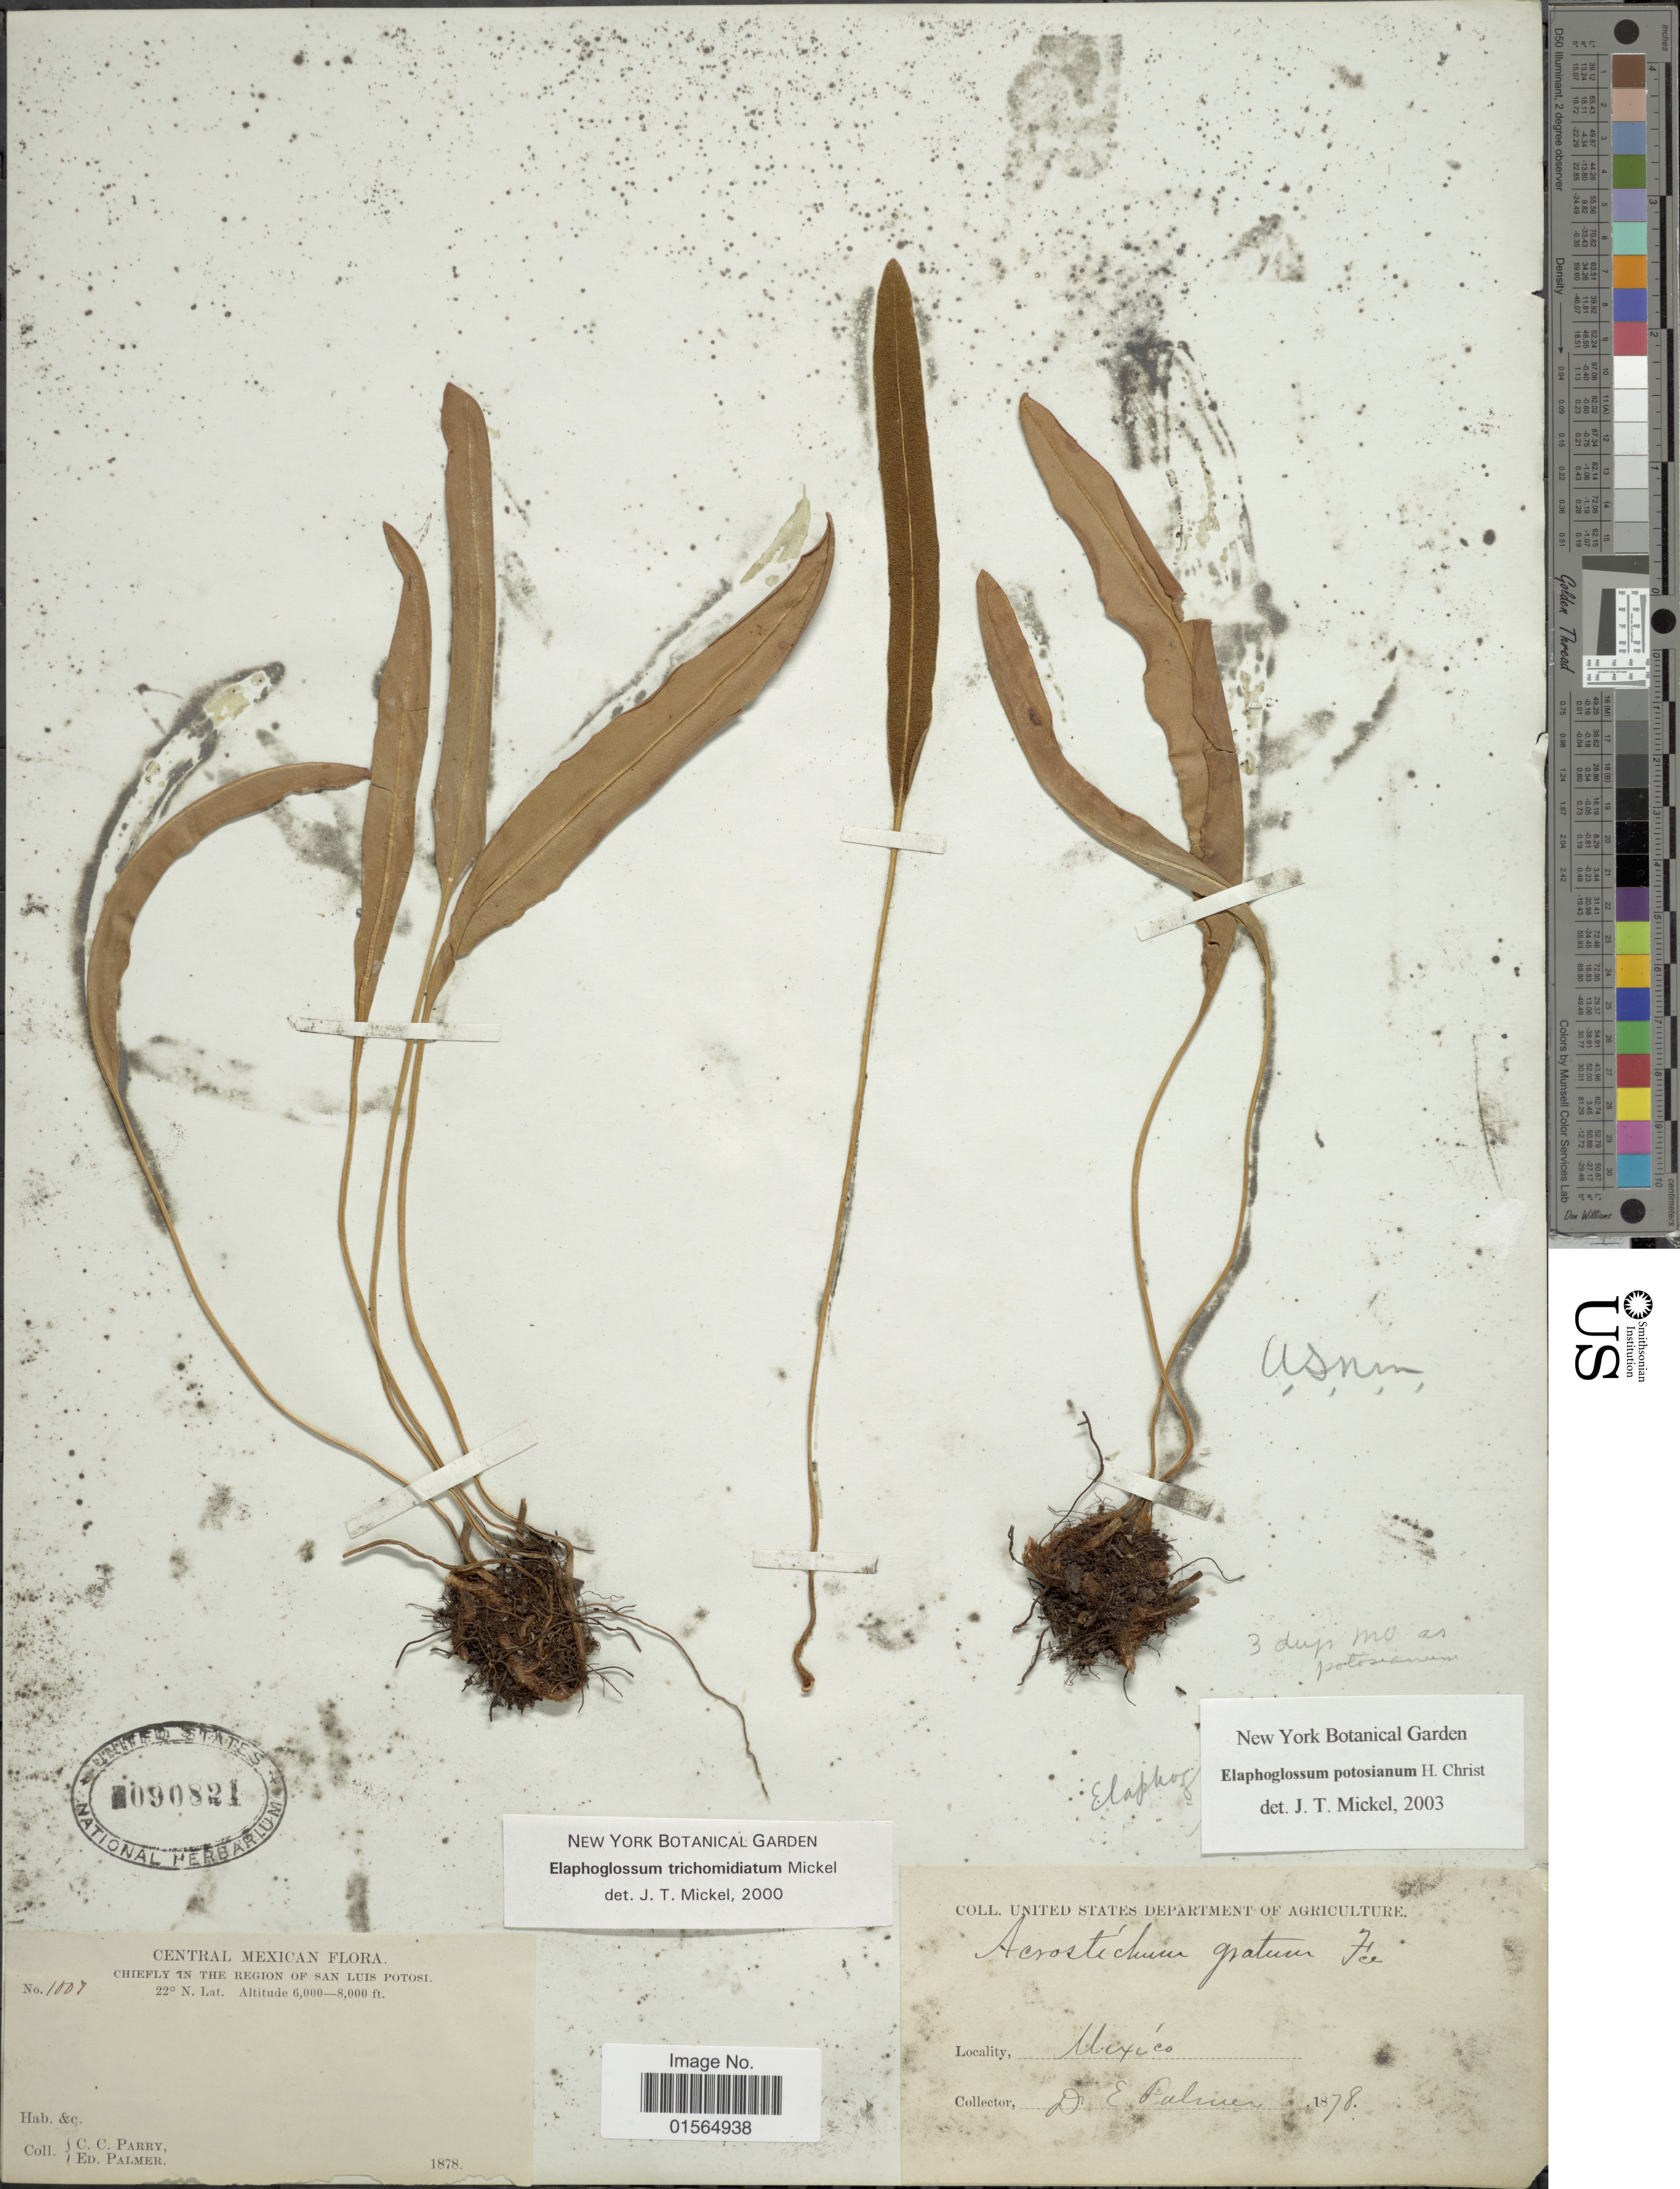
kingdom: Plantae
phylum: Tracheophyta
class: Polypodiopsida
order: Polypodiales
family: Dryopteridaceae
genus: Elaphoglossum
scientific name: Elaphoglossum potosianum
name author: Christ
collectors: C. C. Parry & E. Palmer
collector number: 1007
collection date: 1878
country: Mexico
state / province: San Luis Potosí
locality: Chieflty in the region of San Luis Potosi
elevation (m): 1829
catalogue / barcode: US 90821